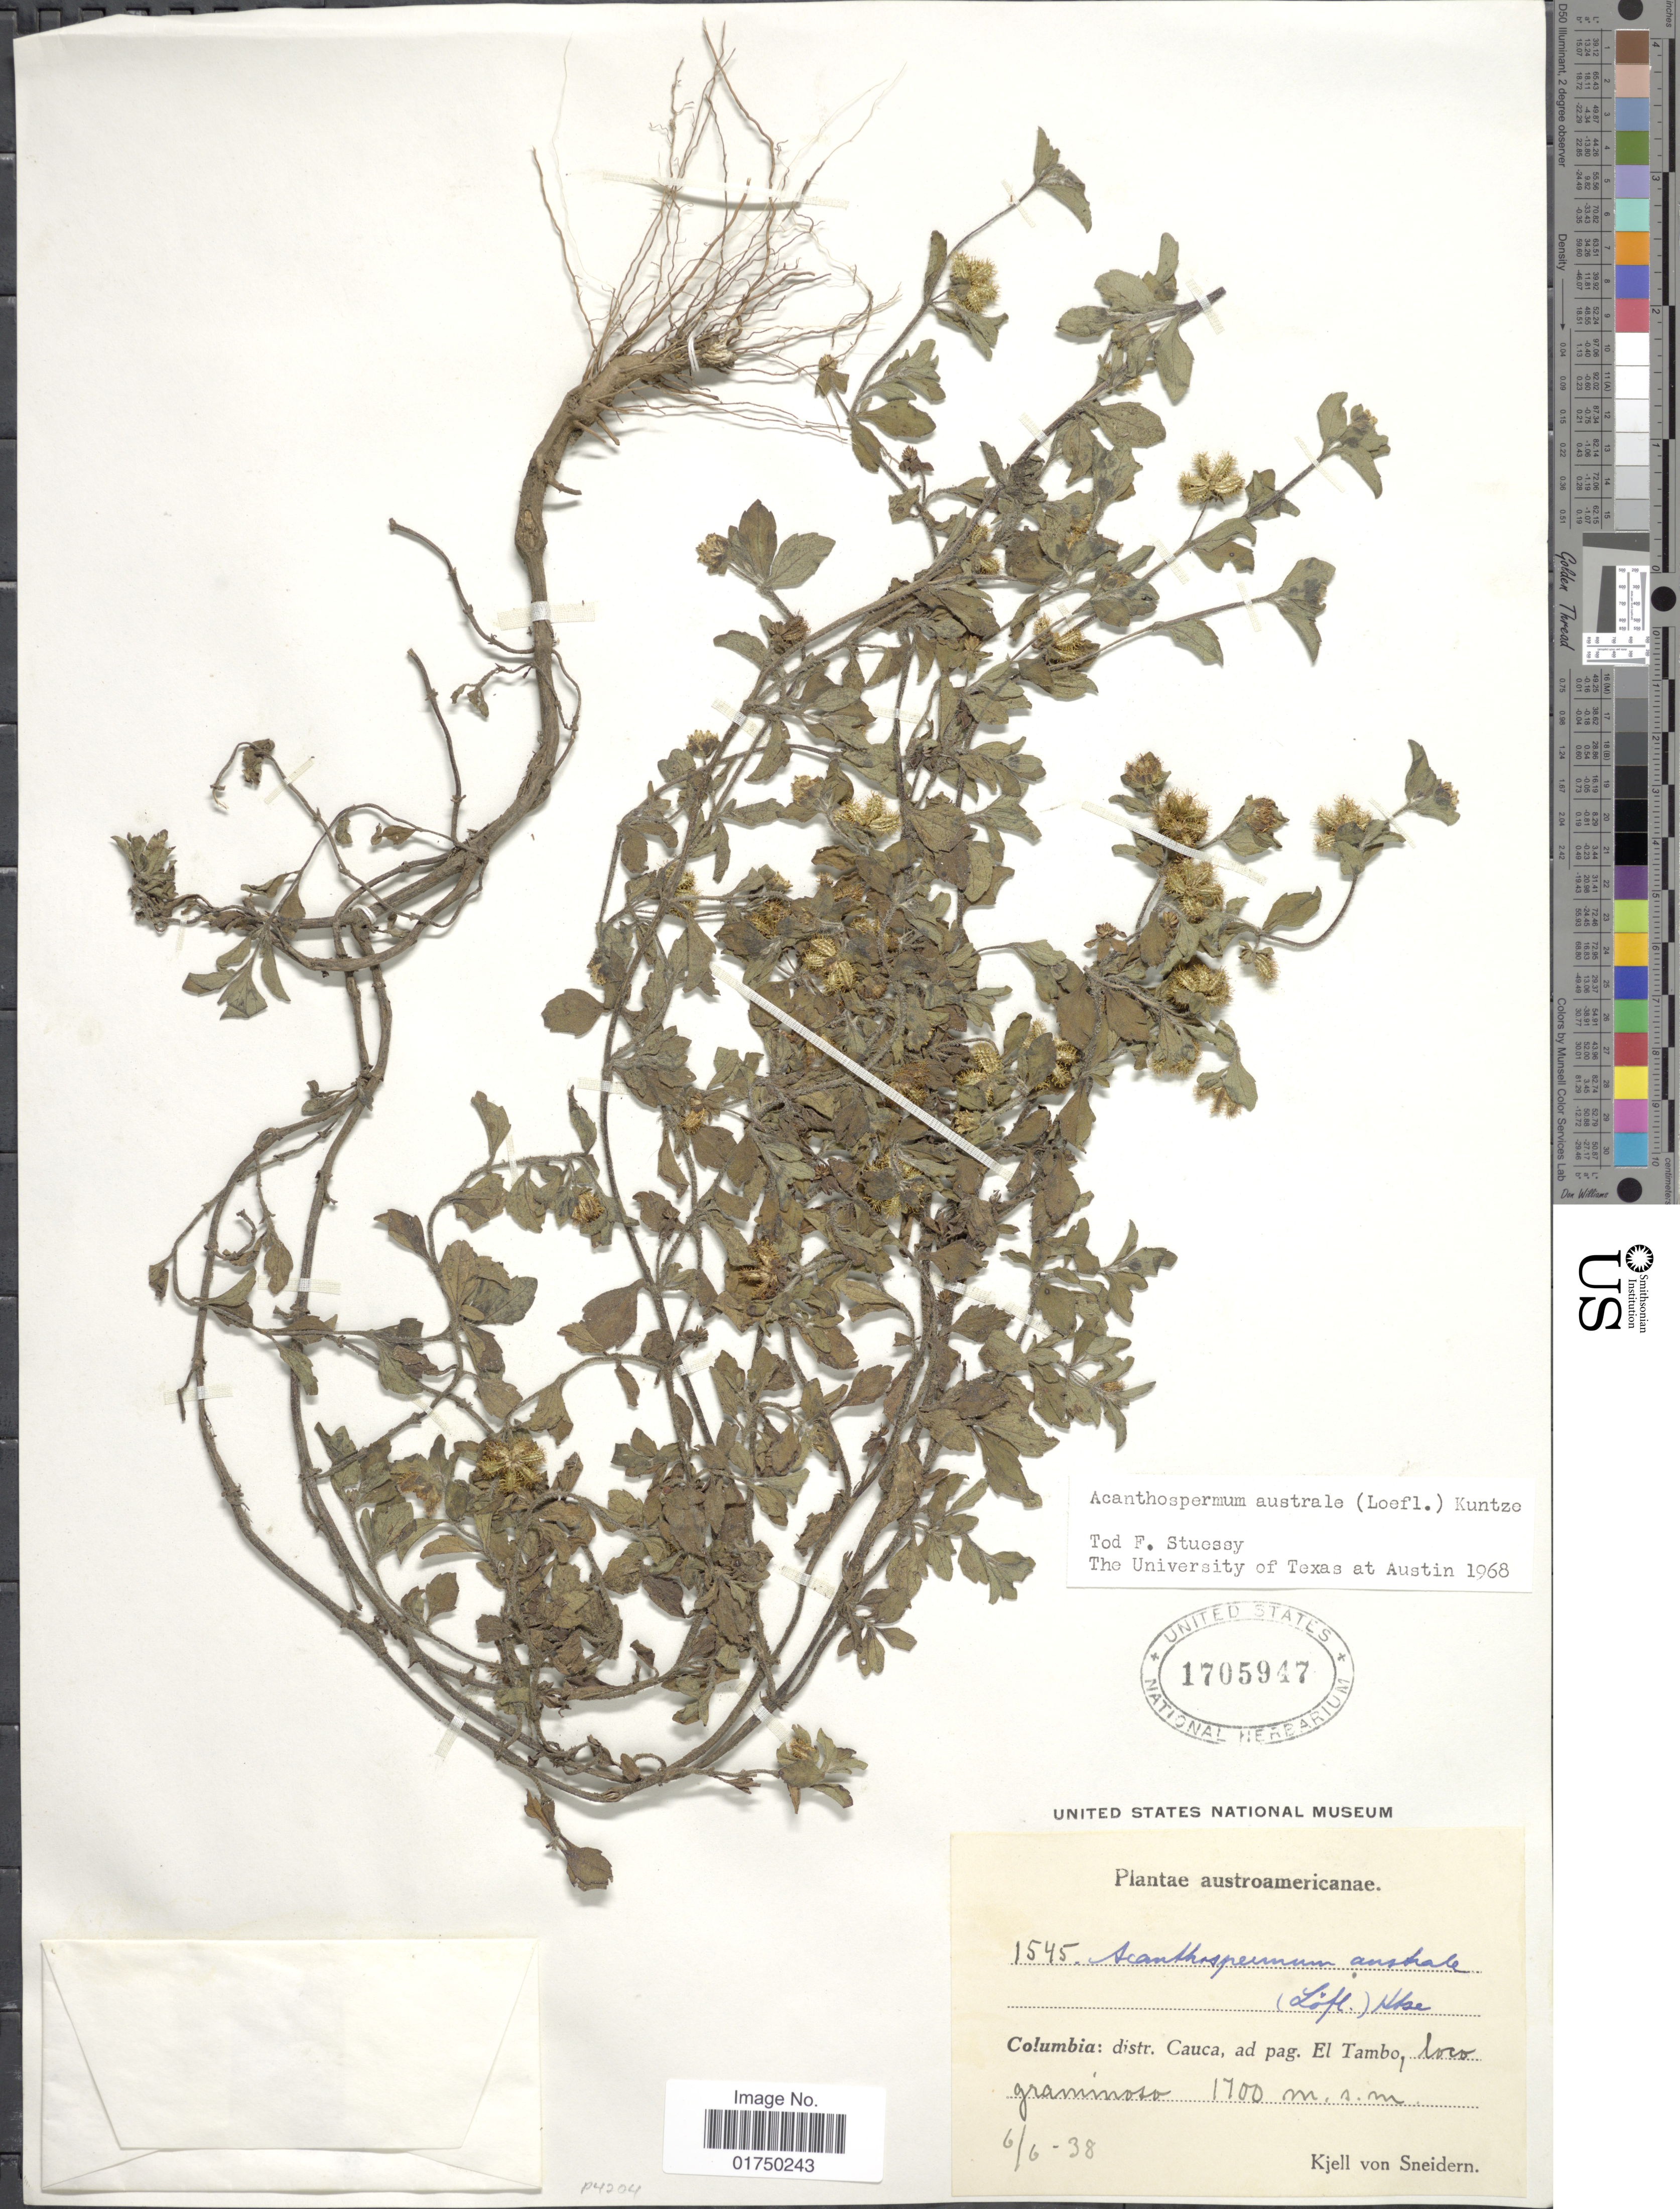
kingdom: Plantae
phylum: Tracheophyta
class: Magnoliopsida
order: Asterales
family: Asteraceae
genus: Acanthospermum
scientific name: Acanthospermum australe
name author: (Loefl.) Kuntze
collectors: K. von Sneidern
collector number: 1545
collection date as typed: Transcribed d/m/y: 6/6/38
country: Colombia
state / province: Cauca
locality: Columbia: distr. Cauca, ad pag. El Tambo, loco graminoso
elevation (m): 1700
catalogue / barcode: US 1705947